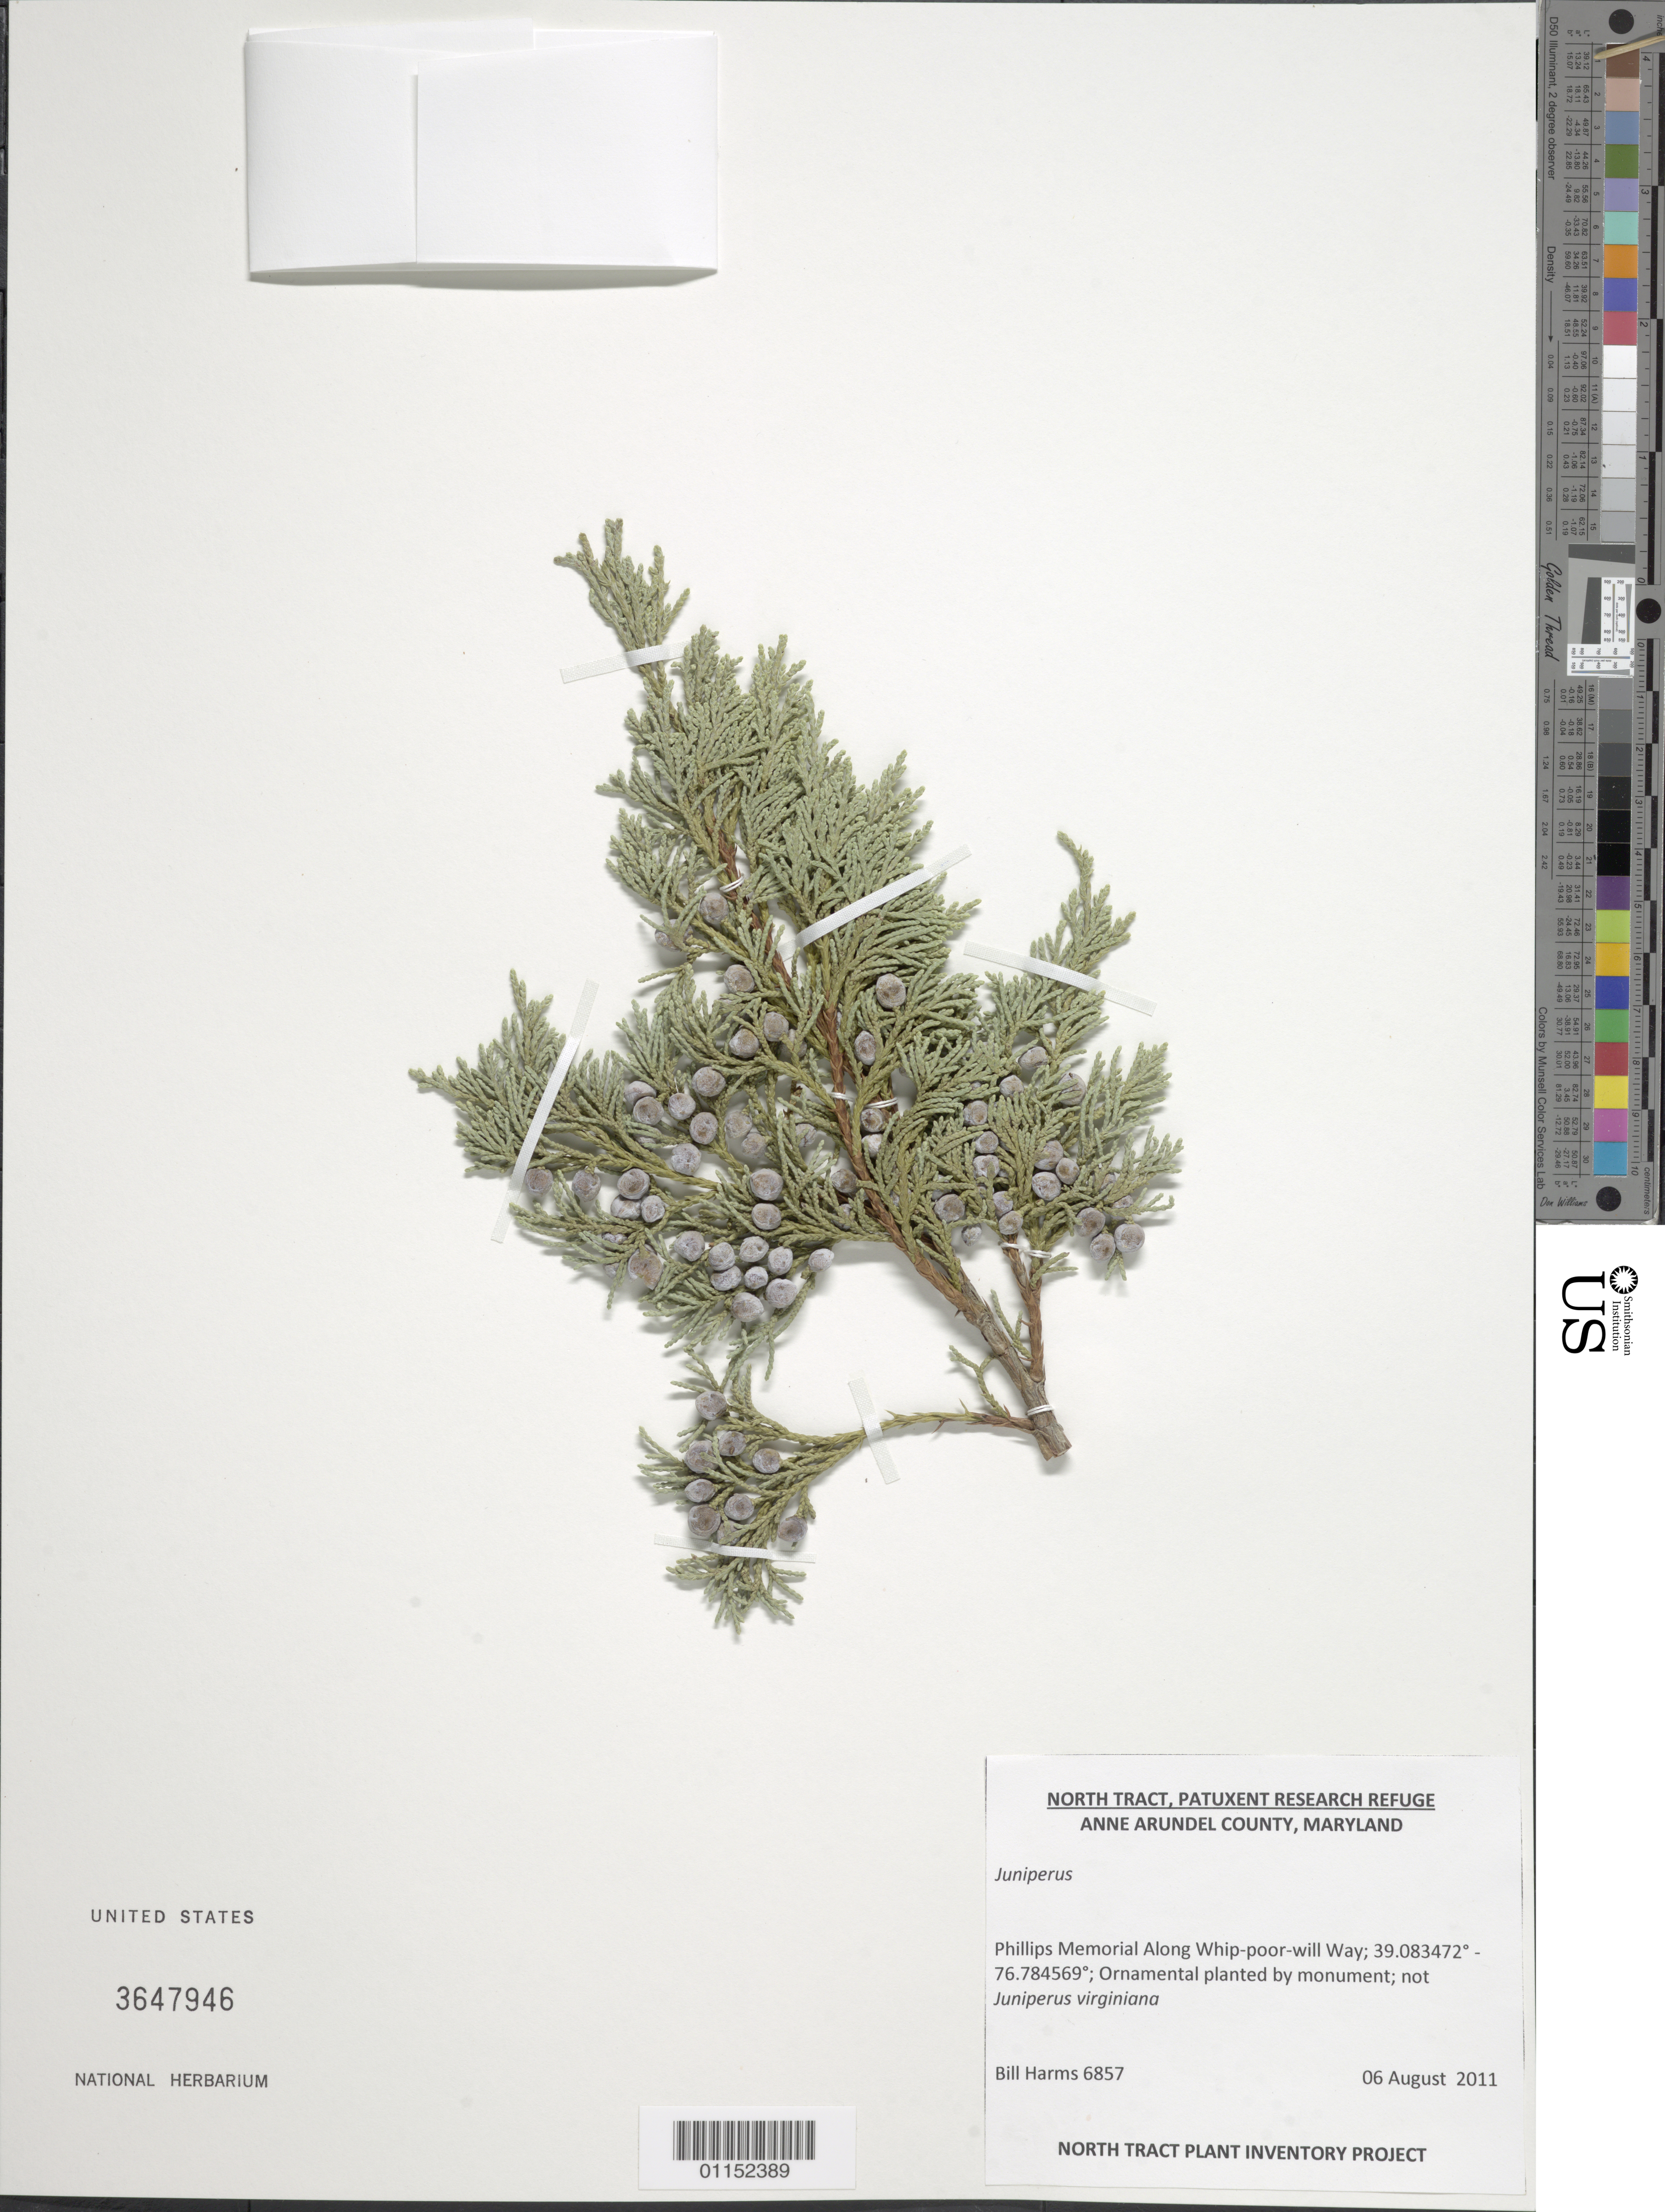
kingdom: Plantae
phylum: Tracheophyta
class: Pinopsida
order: Pinales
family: Cupressaceae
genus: Juniperus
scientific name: Juniperus sp.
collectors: B. Harms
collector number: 6857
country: United States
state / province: Maryland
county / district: Anne Arundel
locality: North Tract, Patuxent Research Refuge, Phillips Memorial along Whip-poor-will Way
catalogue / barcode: US 3647946